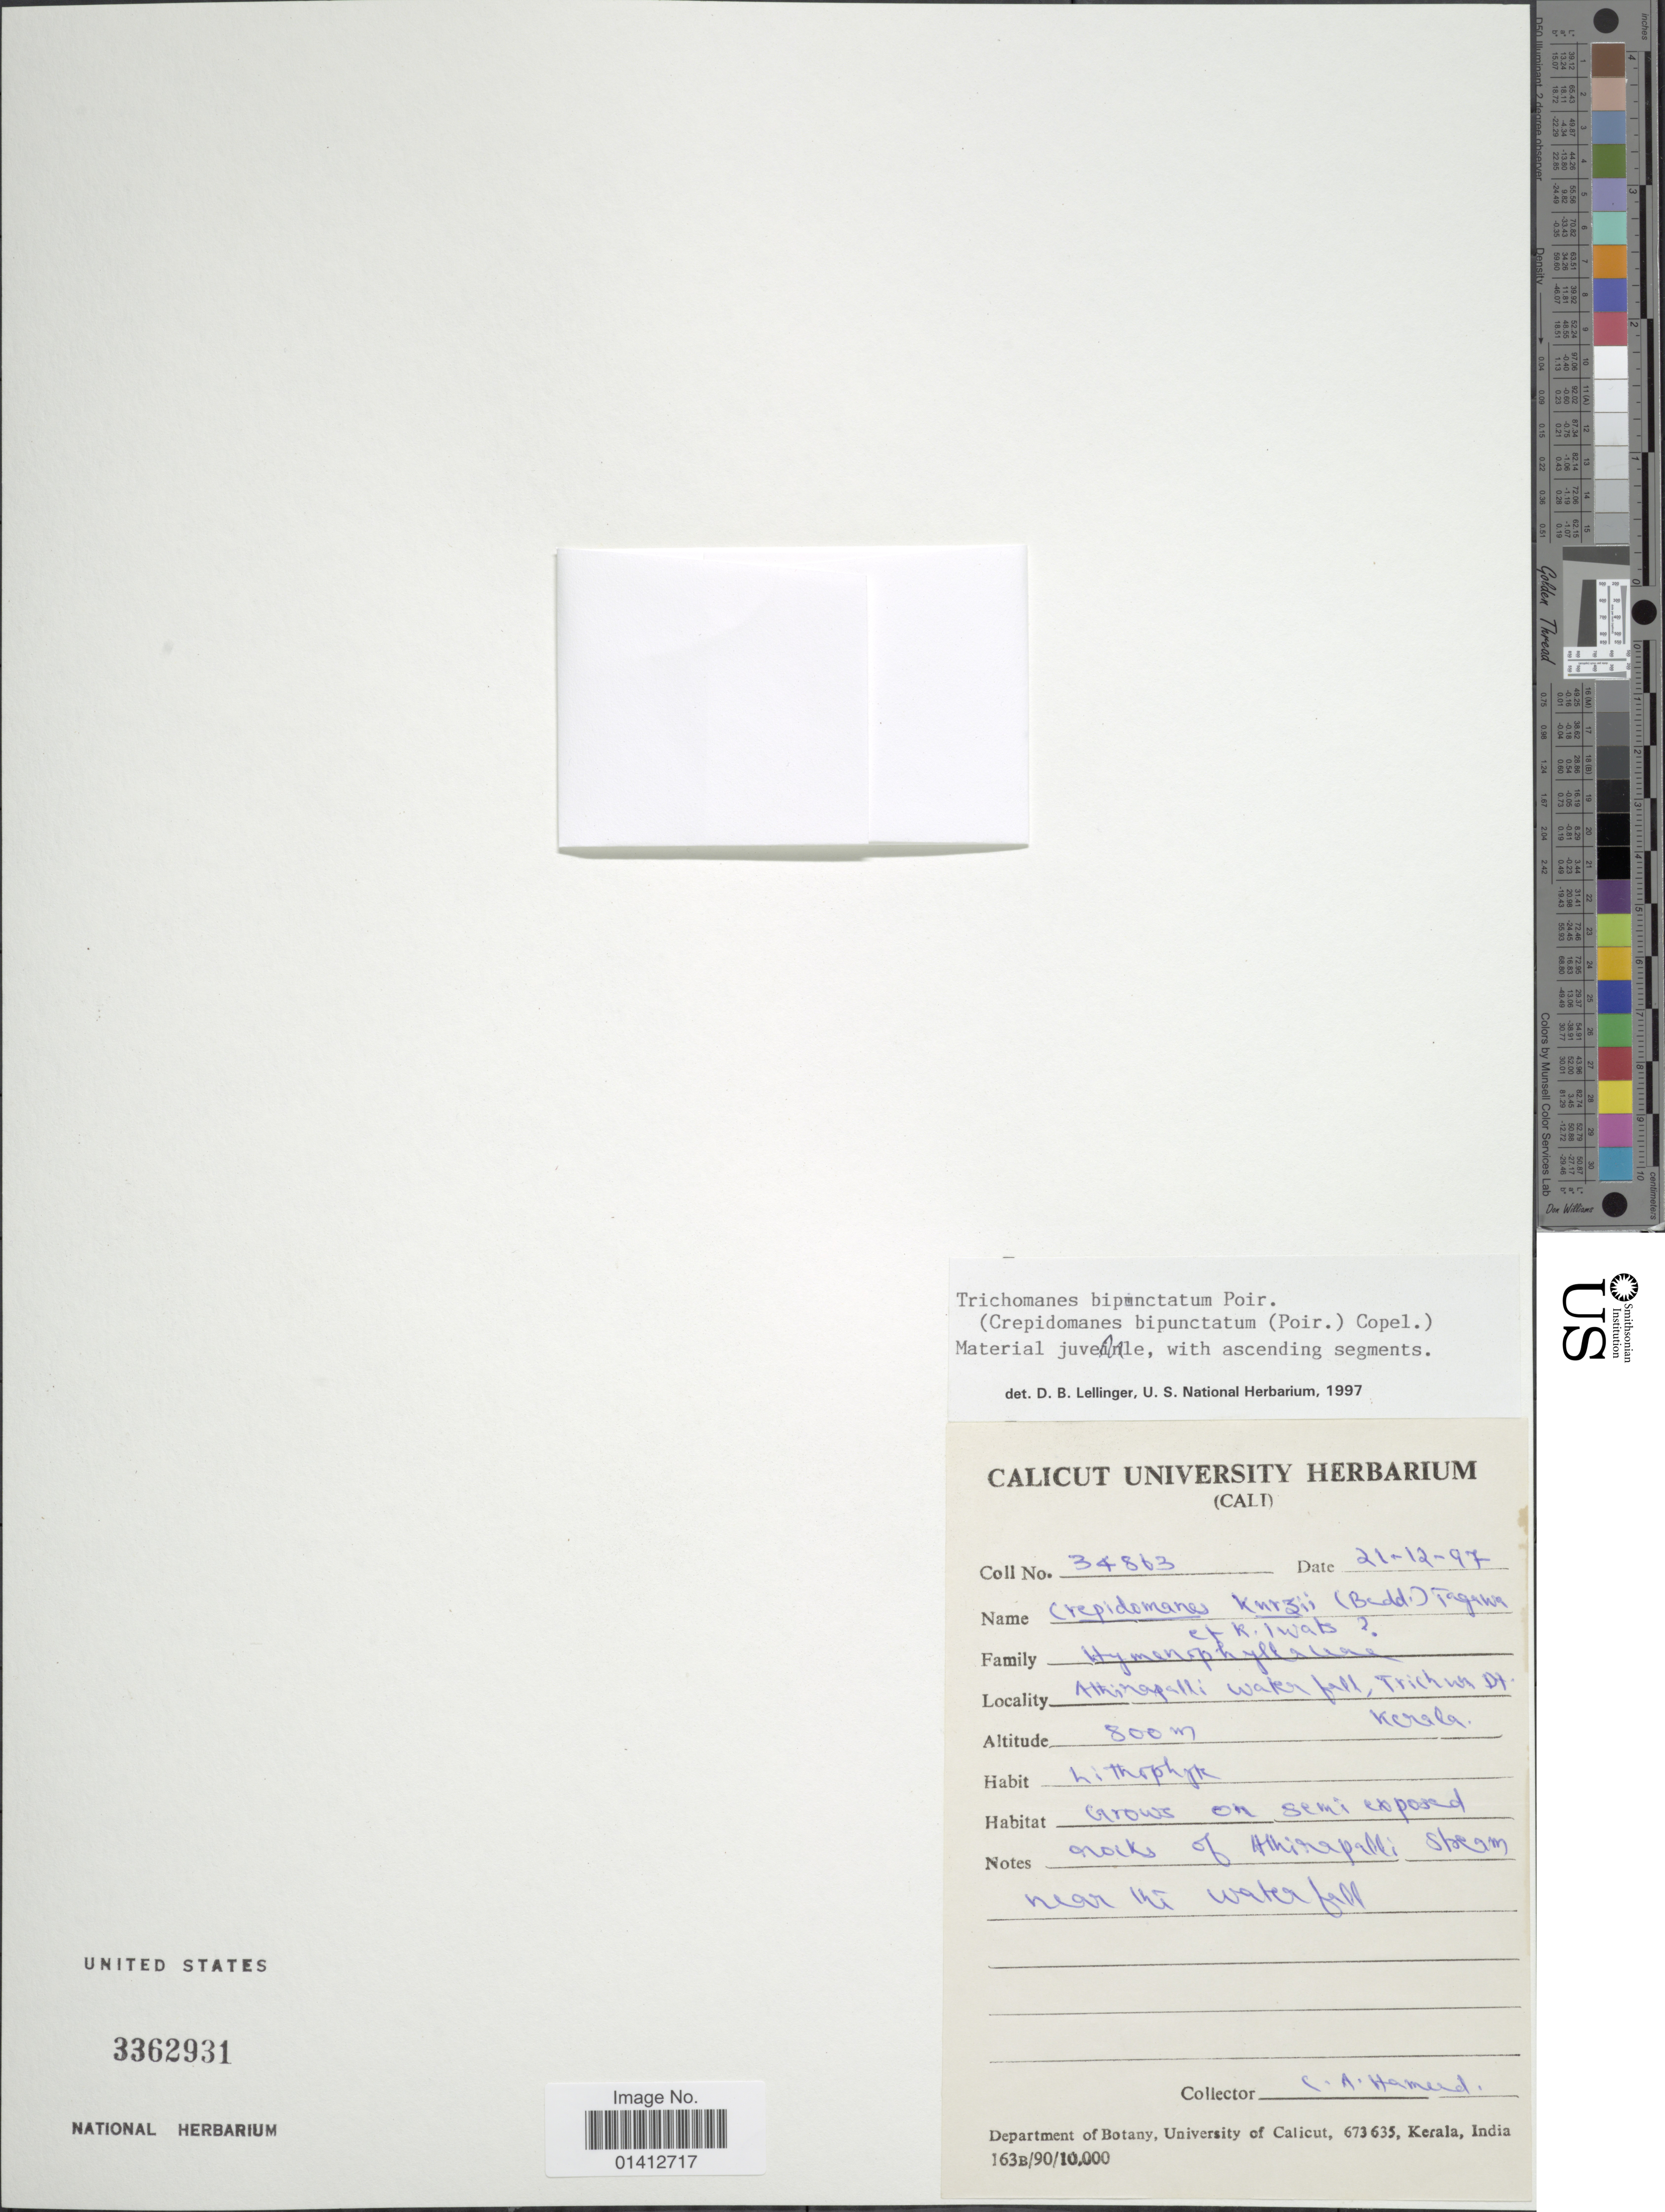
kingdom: Plantae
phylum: Tracheophyta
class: Polypodiopsida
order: Hymenophyllales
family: Hymenophyllaceae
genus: Crepidomanes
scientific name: Crepidomanes bipunctatum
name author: (Poir.) Copel.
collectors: C. Hameed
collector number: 34863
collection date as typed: Transcribed d/m/y: 21/12/97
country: India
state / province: Kerala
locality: Athirapalli waterfall, Trichur Dt.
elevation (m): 800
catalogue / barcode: US 3362931